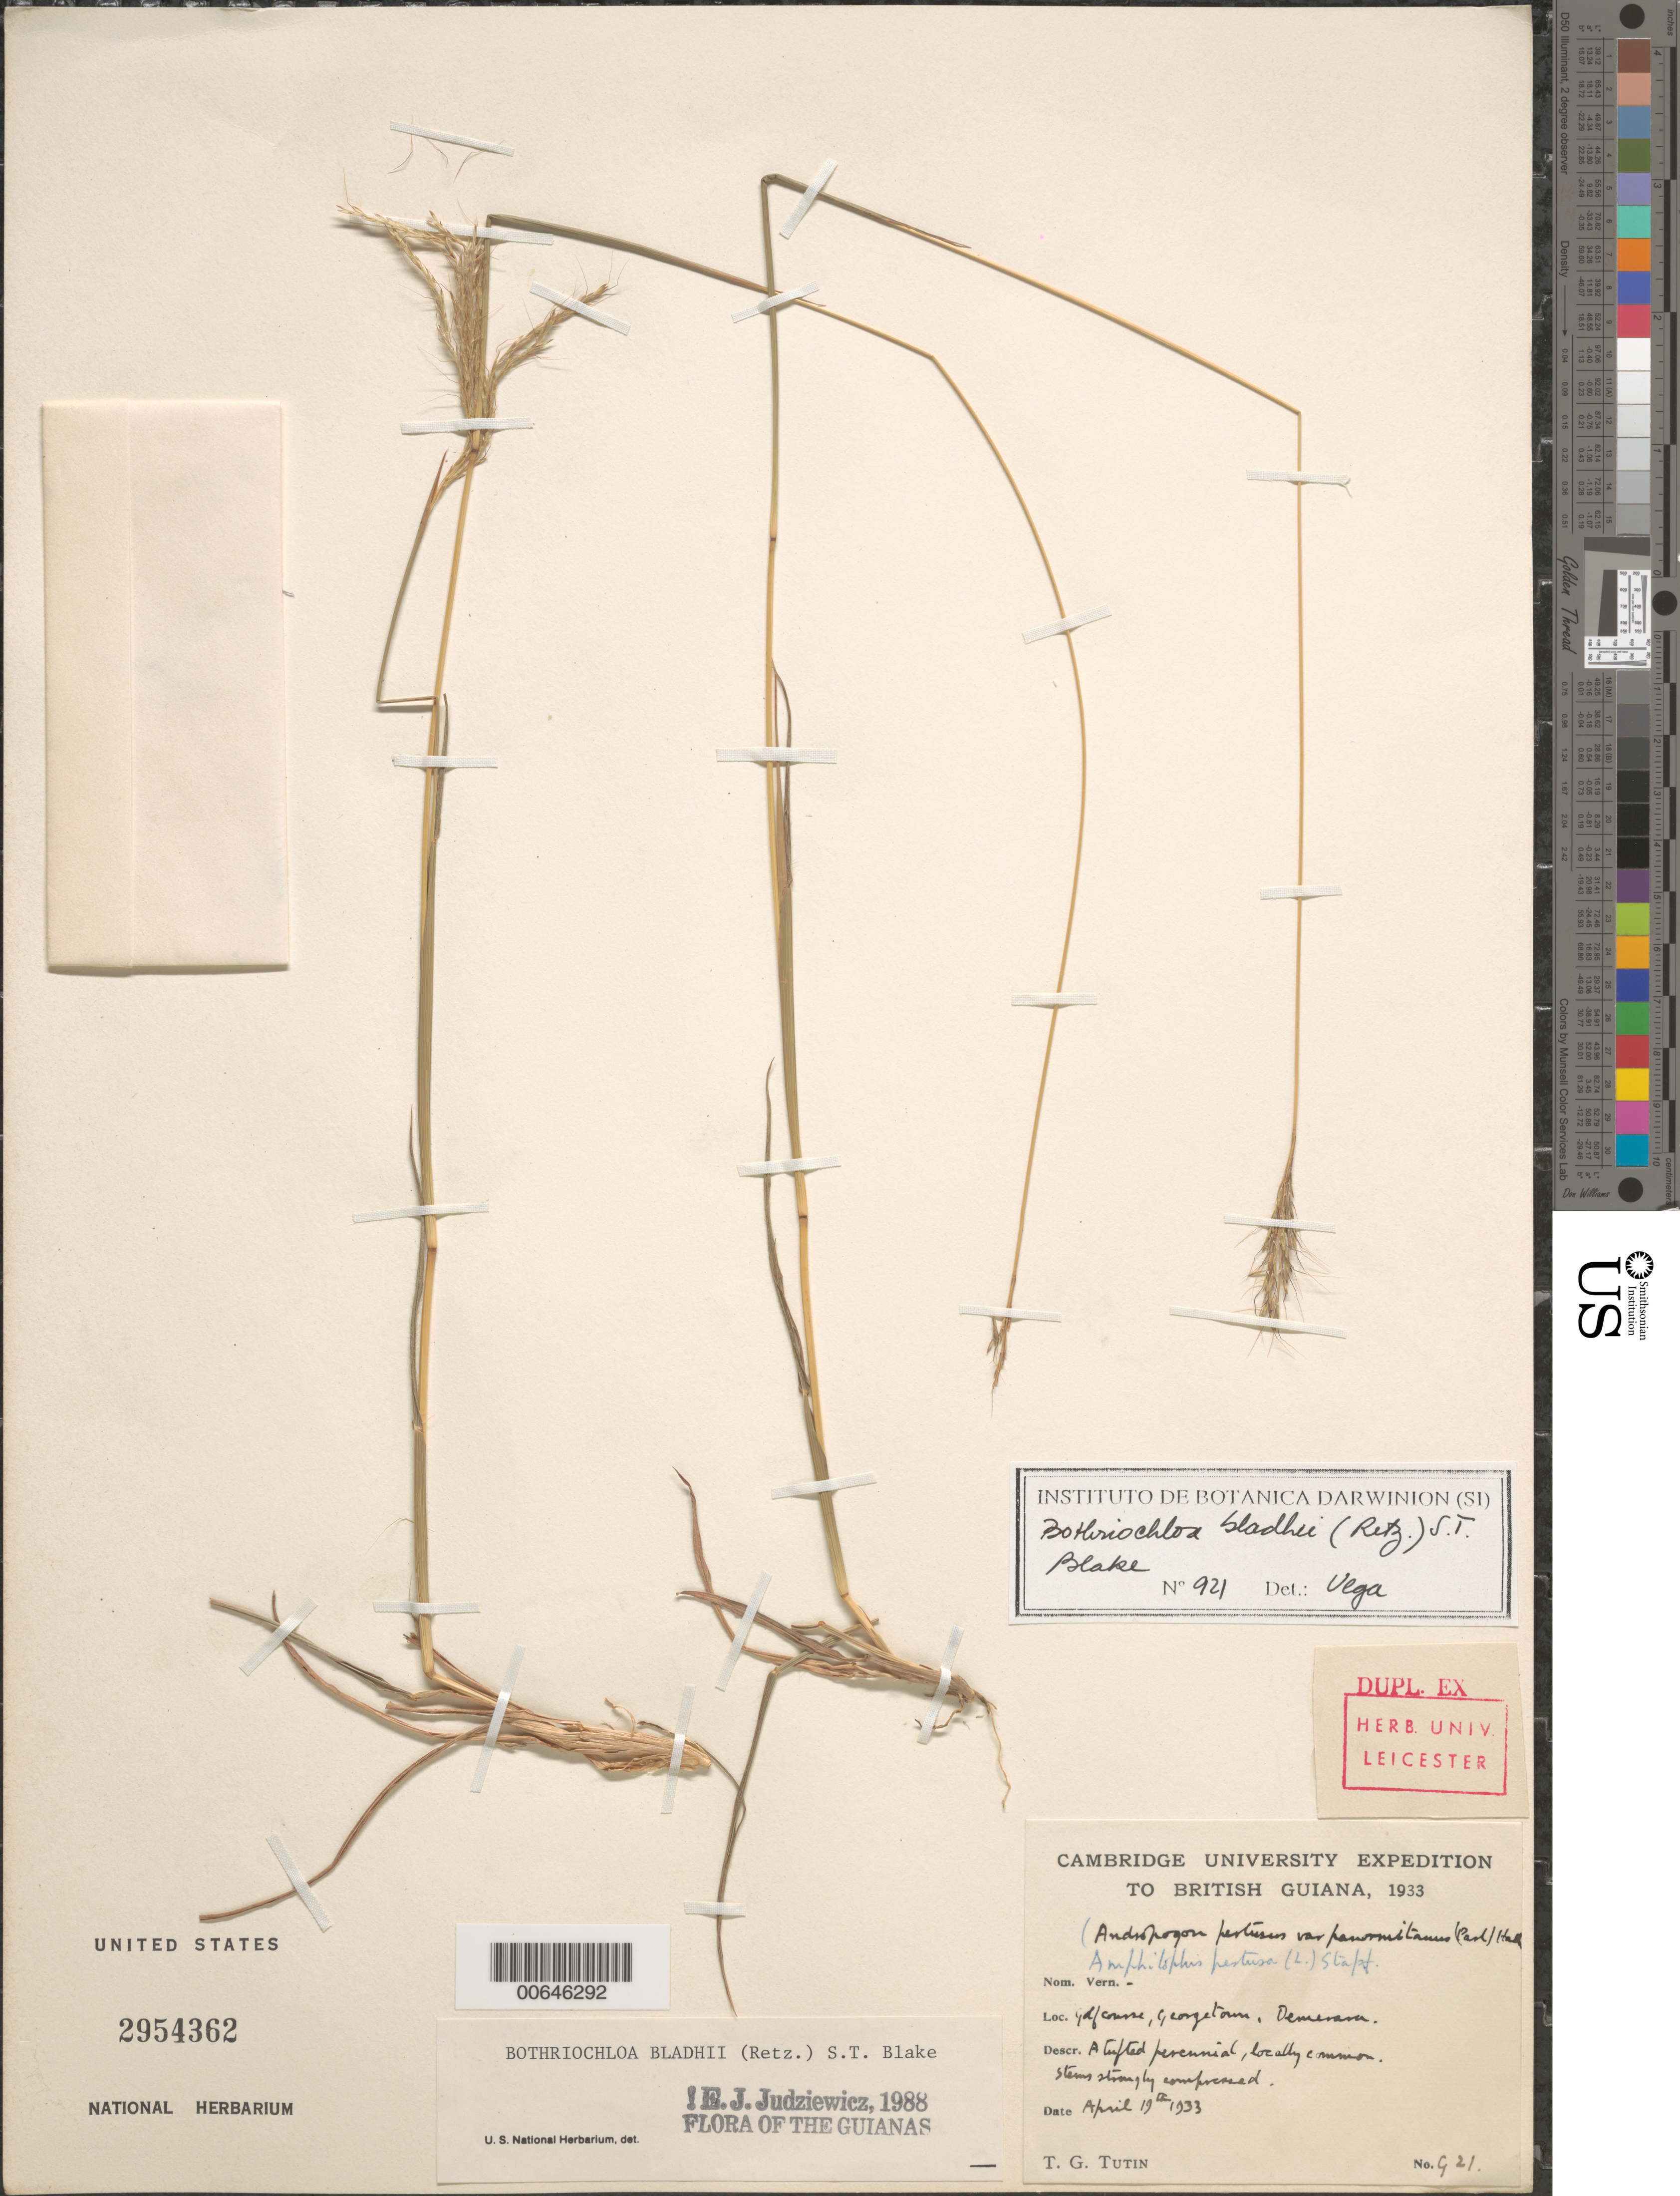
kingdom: Plantae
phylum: Tracheophyta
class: Liliopsida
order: Poales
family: Poaceae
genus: Bothriochloa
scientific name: Bothriochloa bladhii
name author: (Retz.) S.T. Blake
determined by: Vega, --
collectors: T. G. Tutin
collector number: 921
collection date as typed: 19-Apr-33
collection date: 1933-04-19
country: Guyana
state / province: Demerara-Mahaica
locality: Georgetown, Demerara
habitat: Gulf course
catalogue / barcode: US 2954362